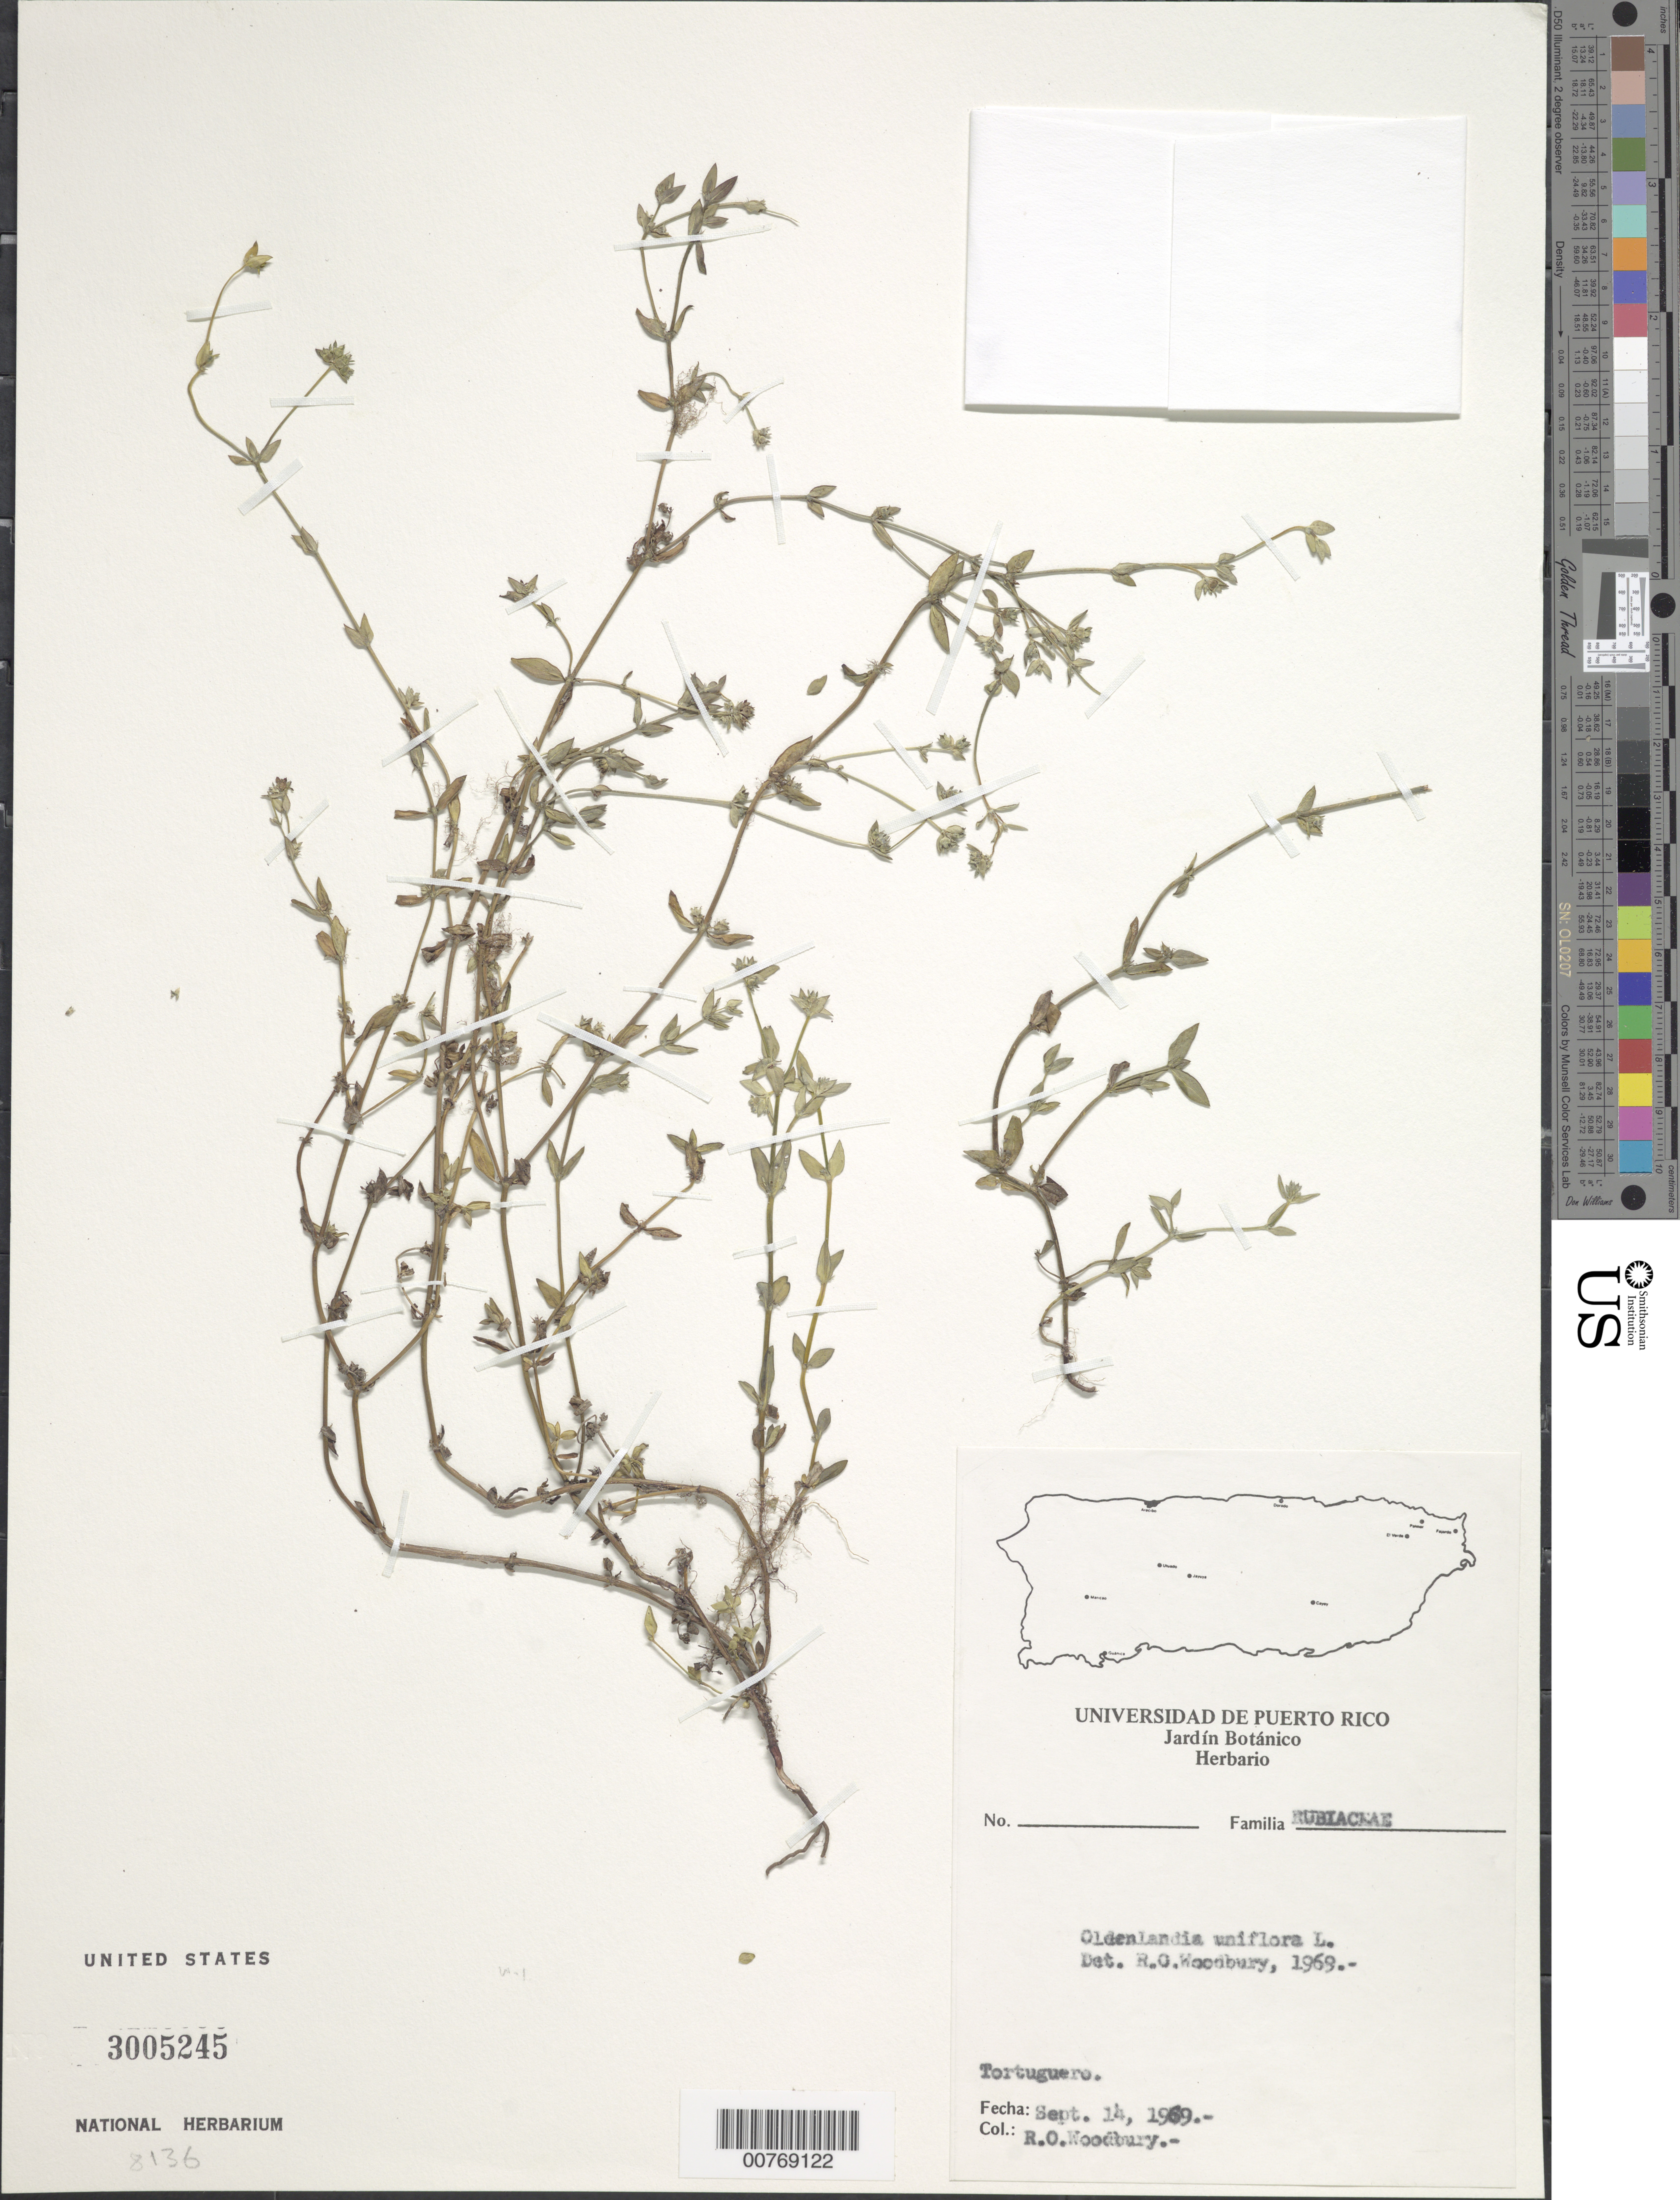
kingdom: Plantae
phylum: Tracheophyta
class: Magnoliopsida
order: Gentianales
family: Rubiaceae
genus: Oldenlandia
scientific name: Oldenlandia uniflora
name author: L.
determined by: Woodbury, R. O.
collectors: R. O. Woodbury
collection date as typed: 14 Sep 1969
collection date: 1969-09-14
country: Puerto Rico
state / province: Vega Baja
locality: Tortuguero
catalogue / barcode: US 3005245